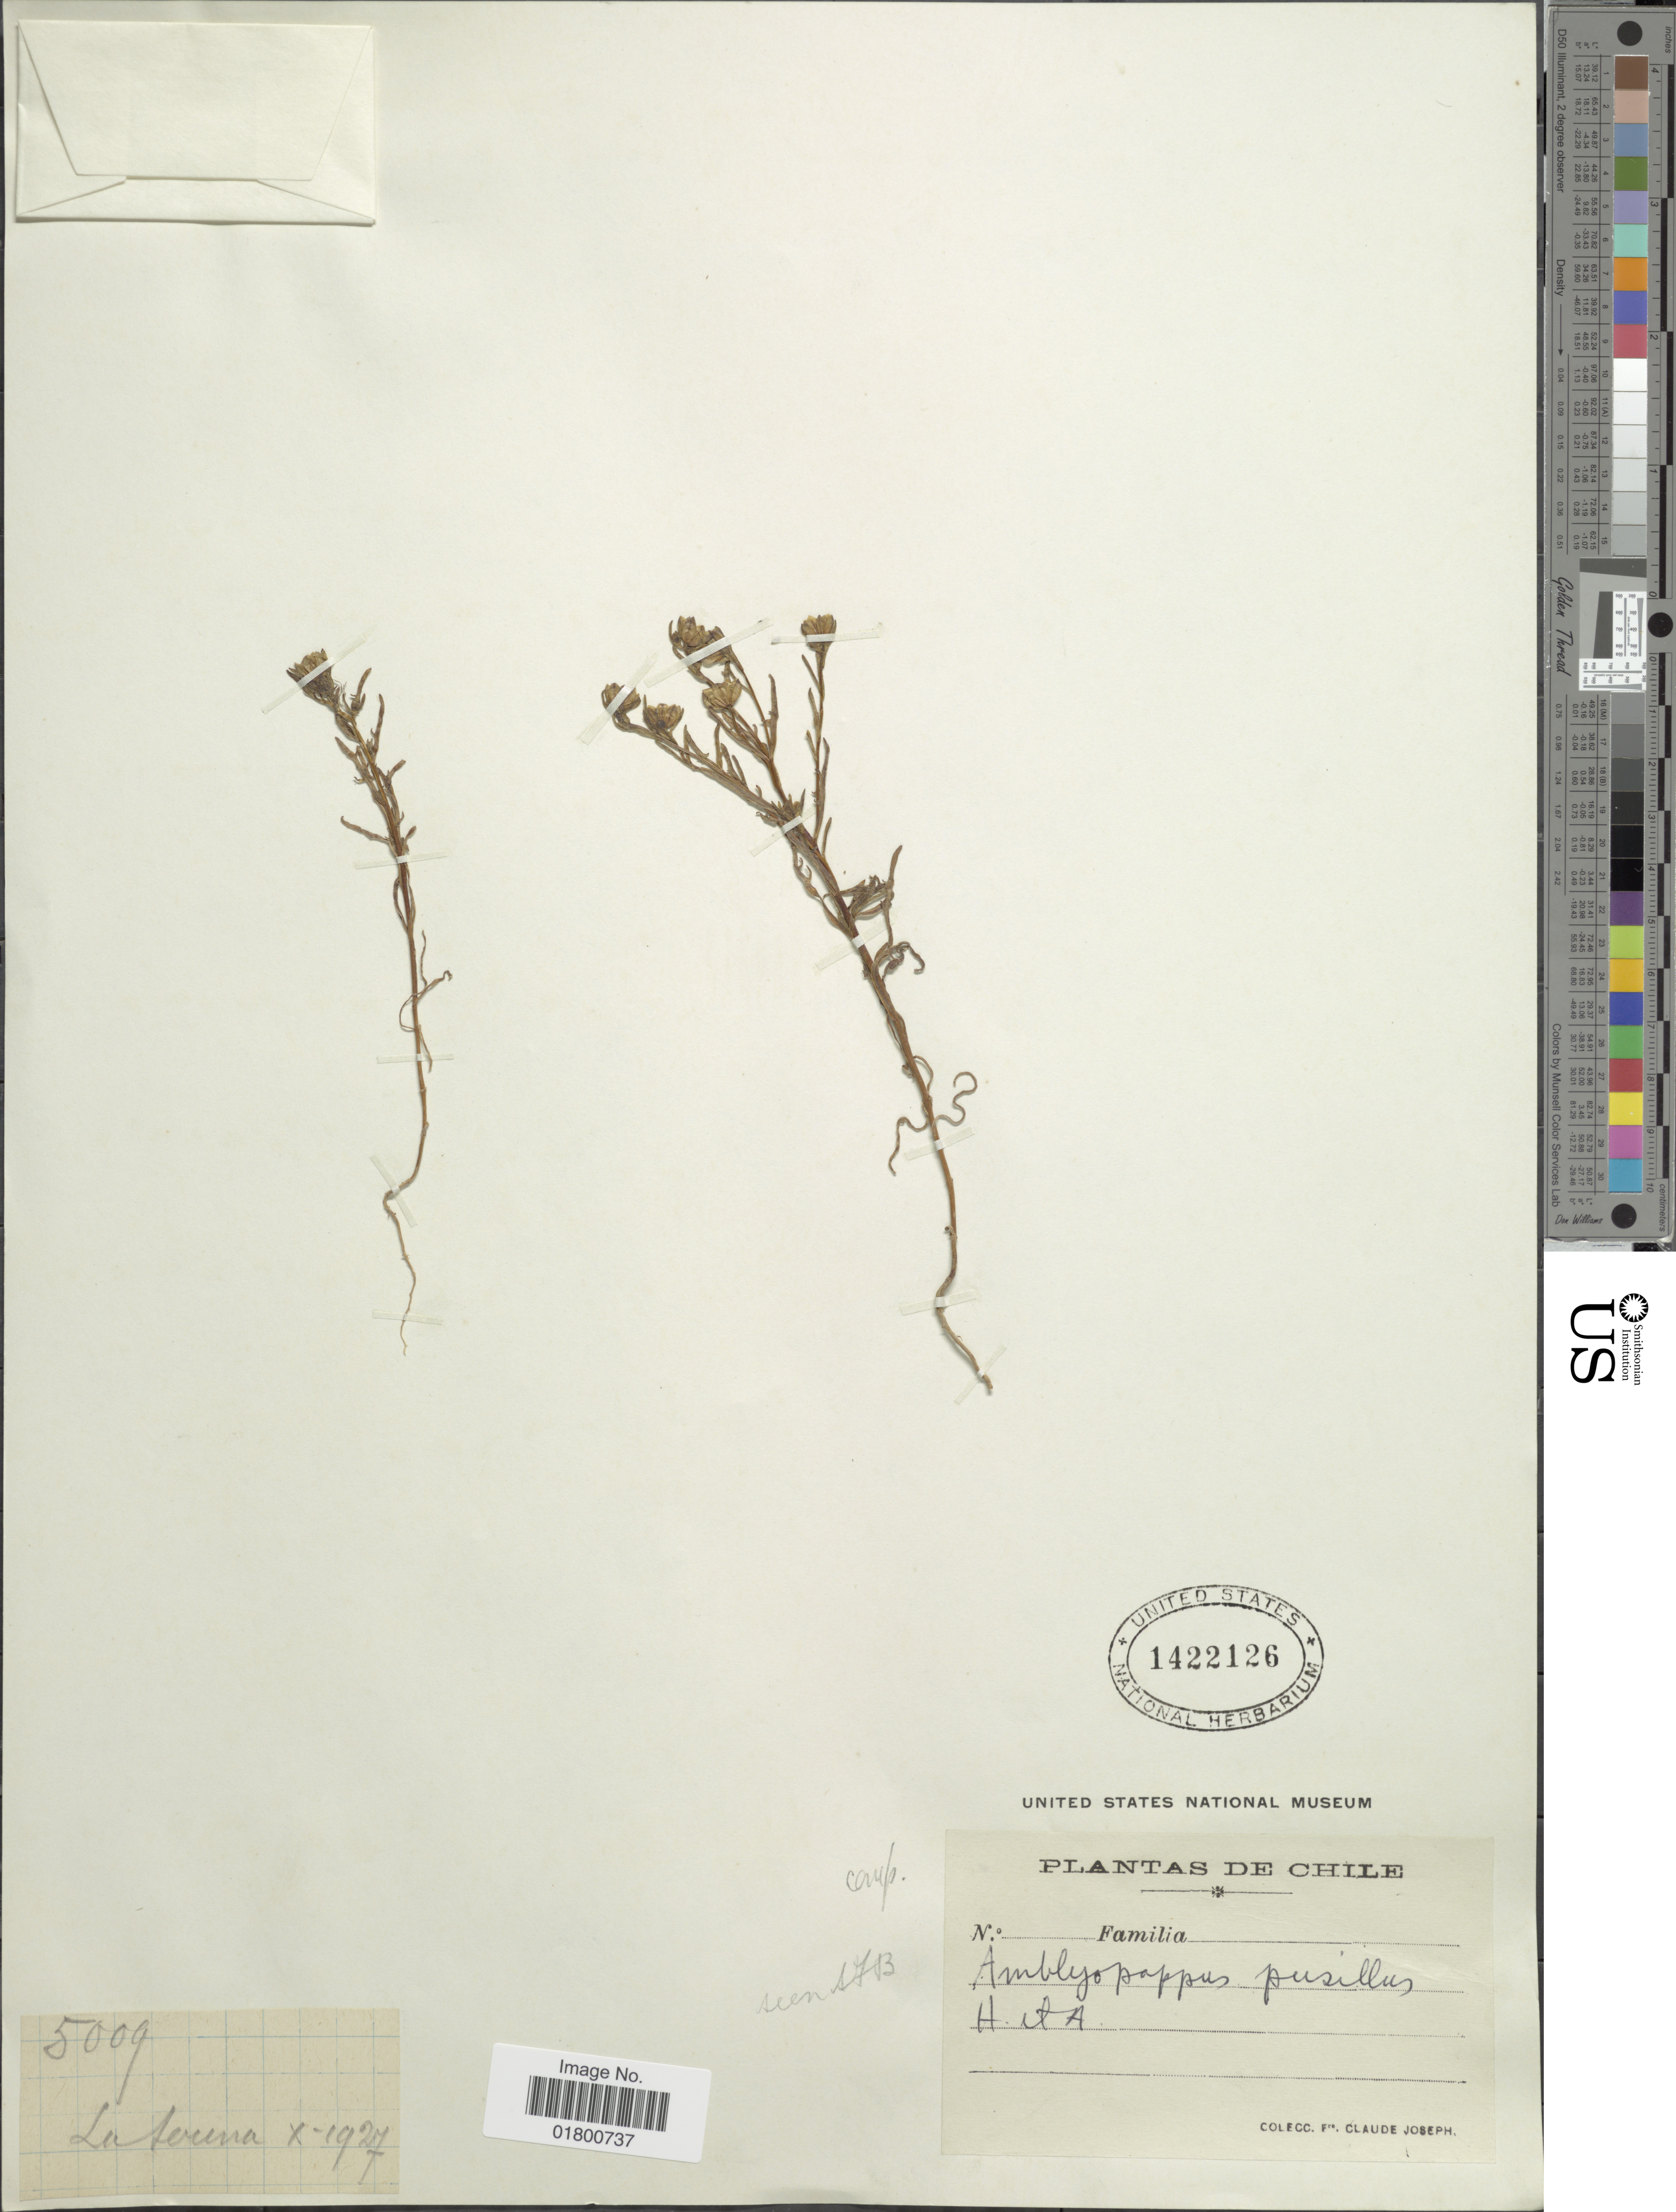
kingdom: Plantae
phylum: Tracheophyta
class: Magnoliopsida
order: Asterales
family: Asteraceae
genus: Amblyopappus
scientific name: Amblyopappus pusillus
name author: Hook. & Arn.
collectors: Bro. Claude-Joseph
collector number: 5009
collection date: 1927-10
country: Chile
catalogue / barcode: US 1422126